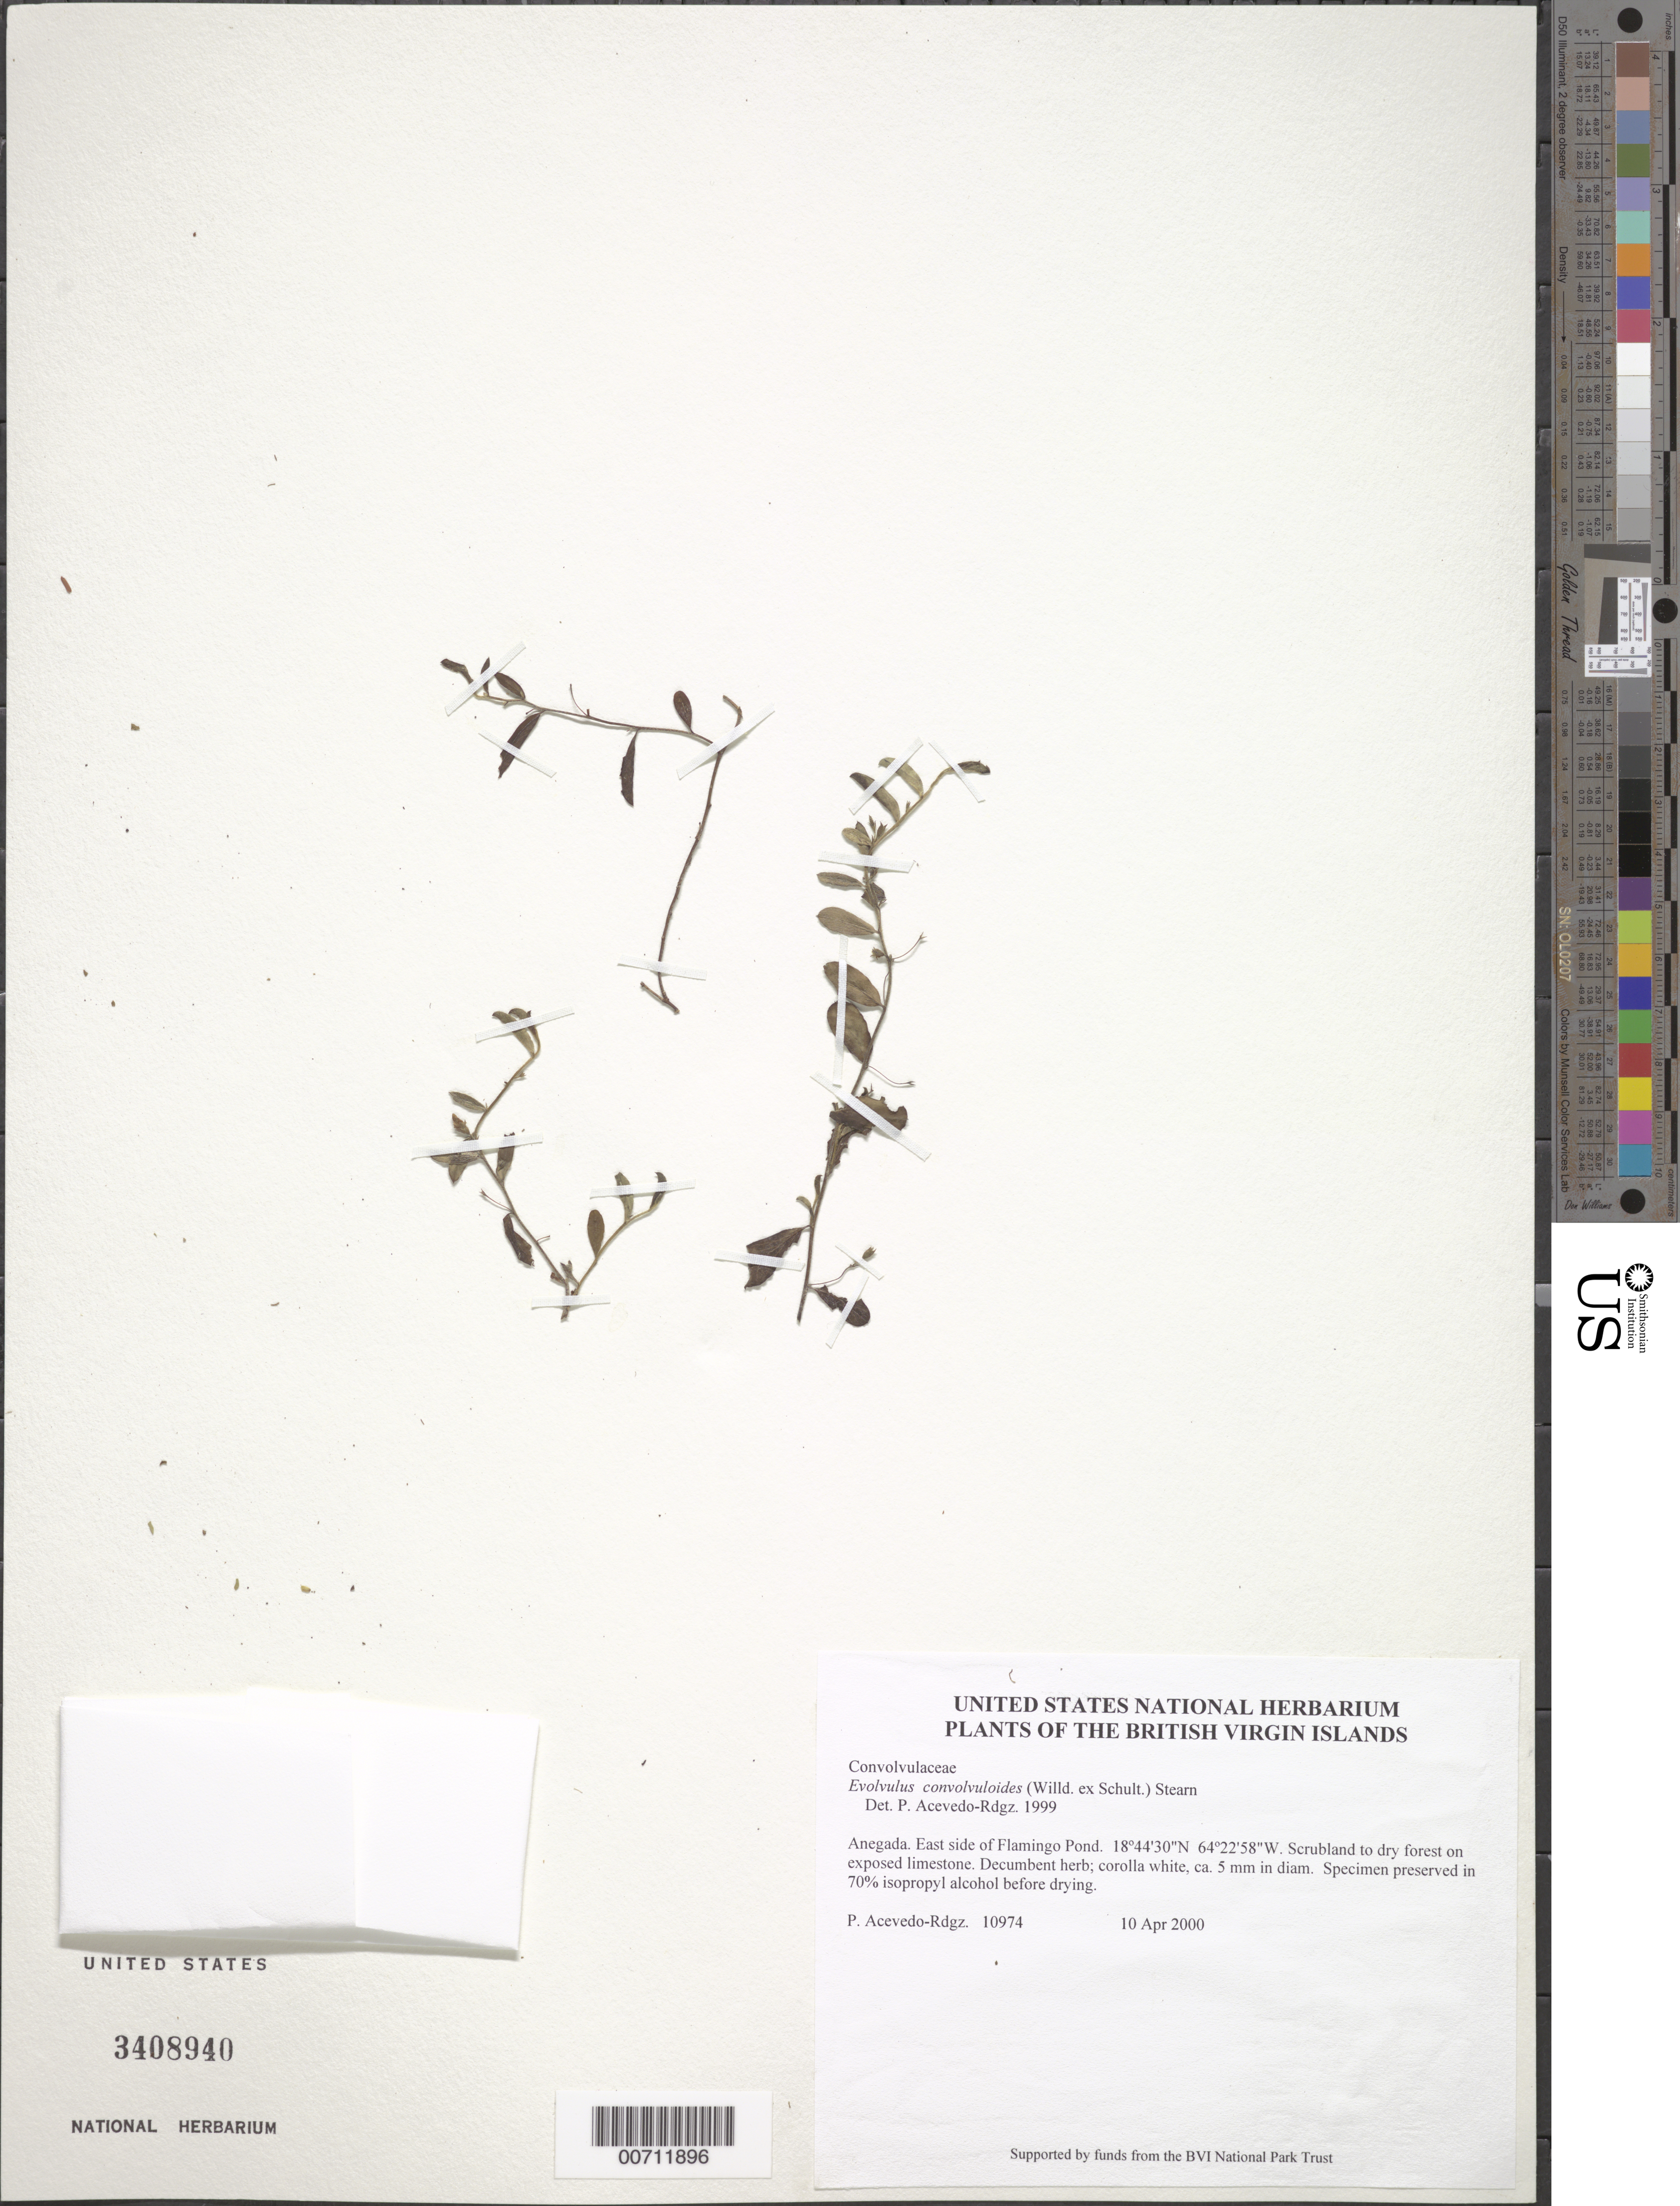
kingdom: Plantae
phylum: Tracheophyta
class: Magnoliopsida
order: Solanales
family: Convolvulaceae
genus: Evolvulus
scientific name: Evolvulus convolvuloides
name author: (Willd. ex Schult.) Stearn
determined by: Acevedo-Rodríguez, P., (BOT), Smithsonian Institution - National Museum of Natural History (UNITED STATES)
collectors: P. Acevedo-Rodr.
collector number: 10974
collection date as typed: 10 Apr 2000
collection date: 2000-04-10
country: British Virgin Islands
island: Anegada I.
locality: East side of Flamingo Pond.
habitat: Scrubland to dry forest on exposed limestone.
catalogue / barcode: US 3408940